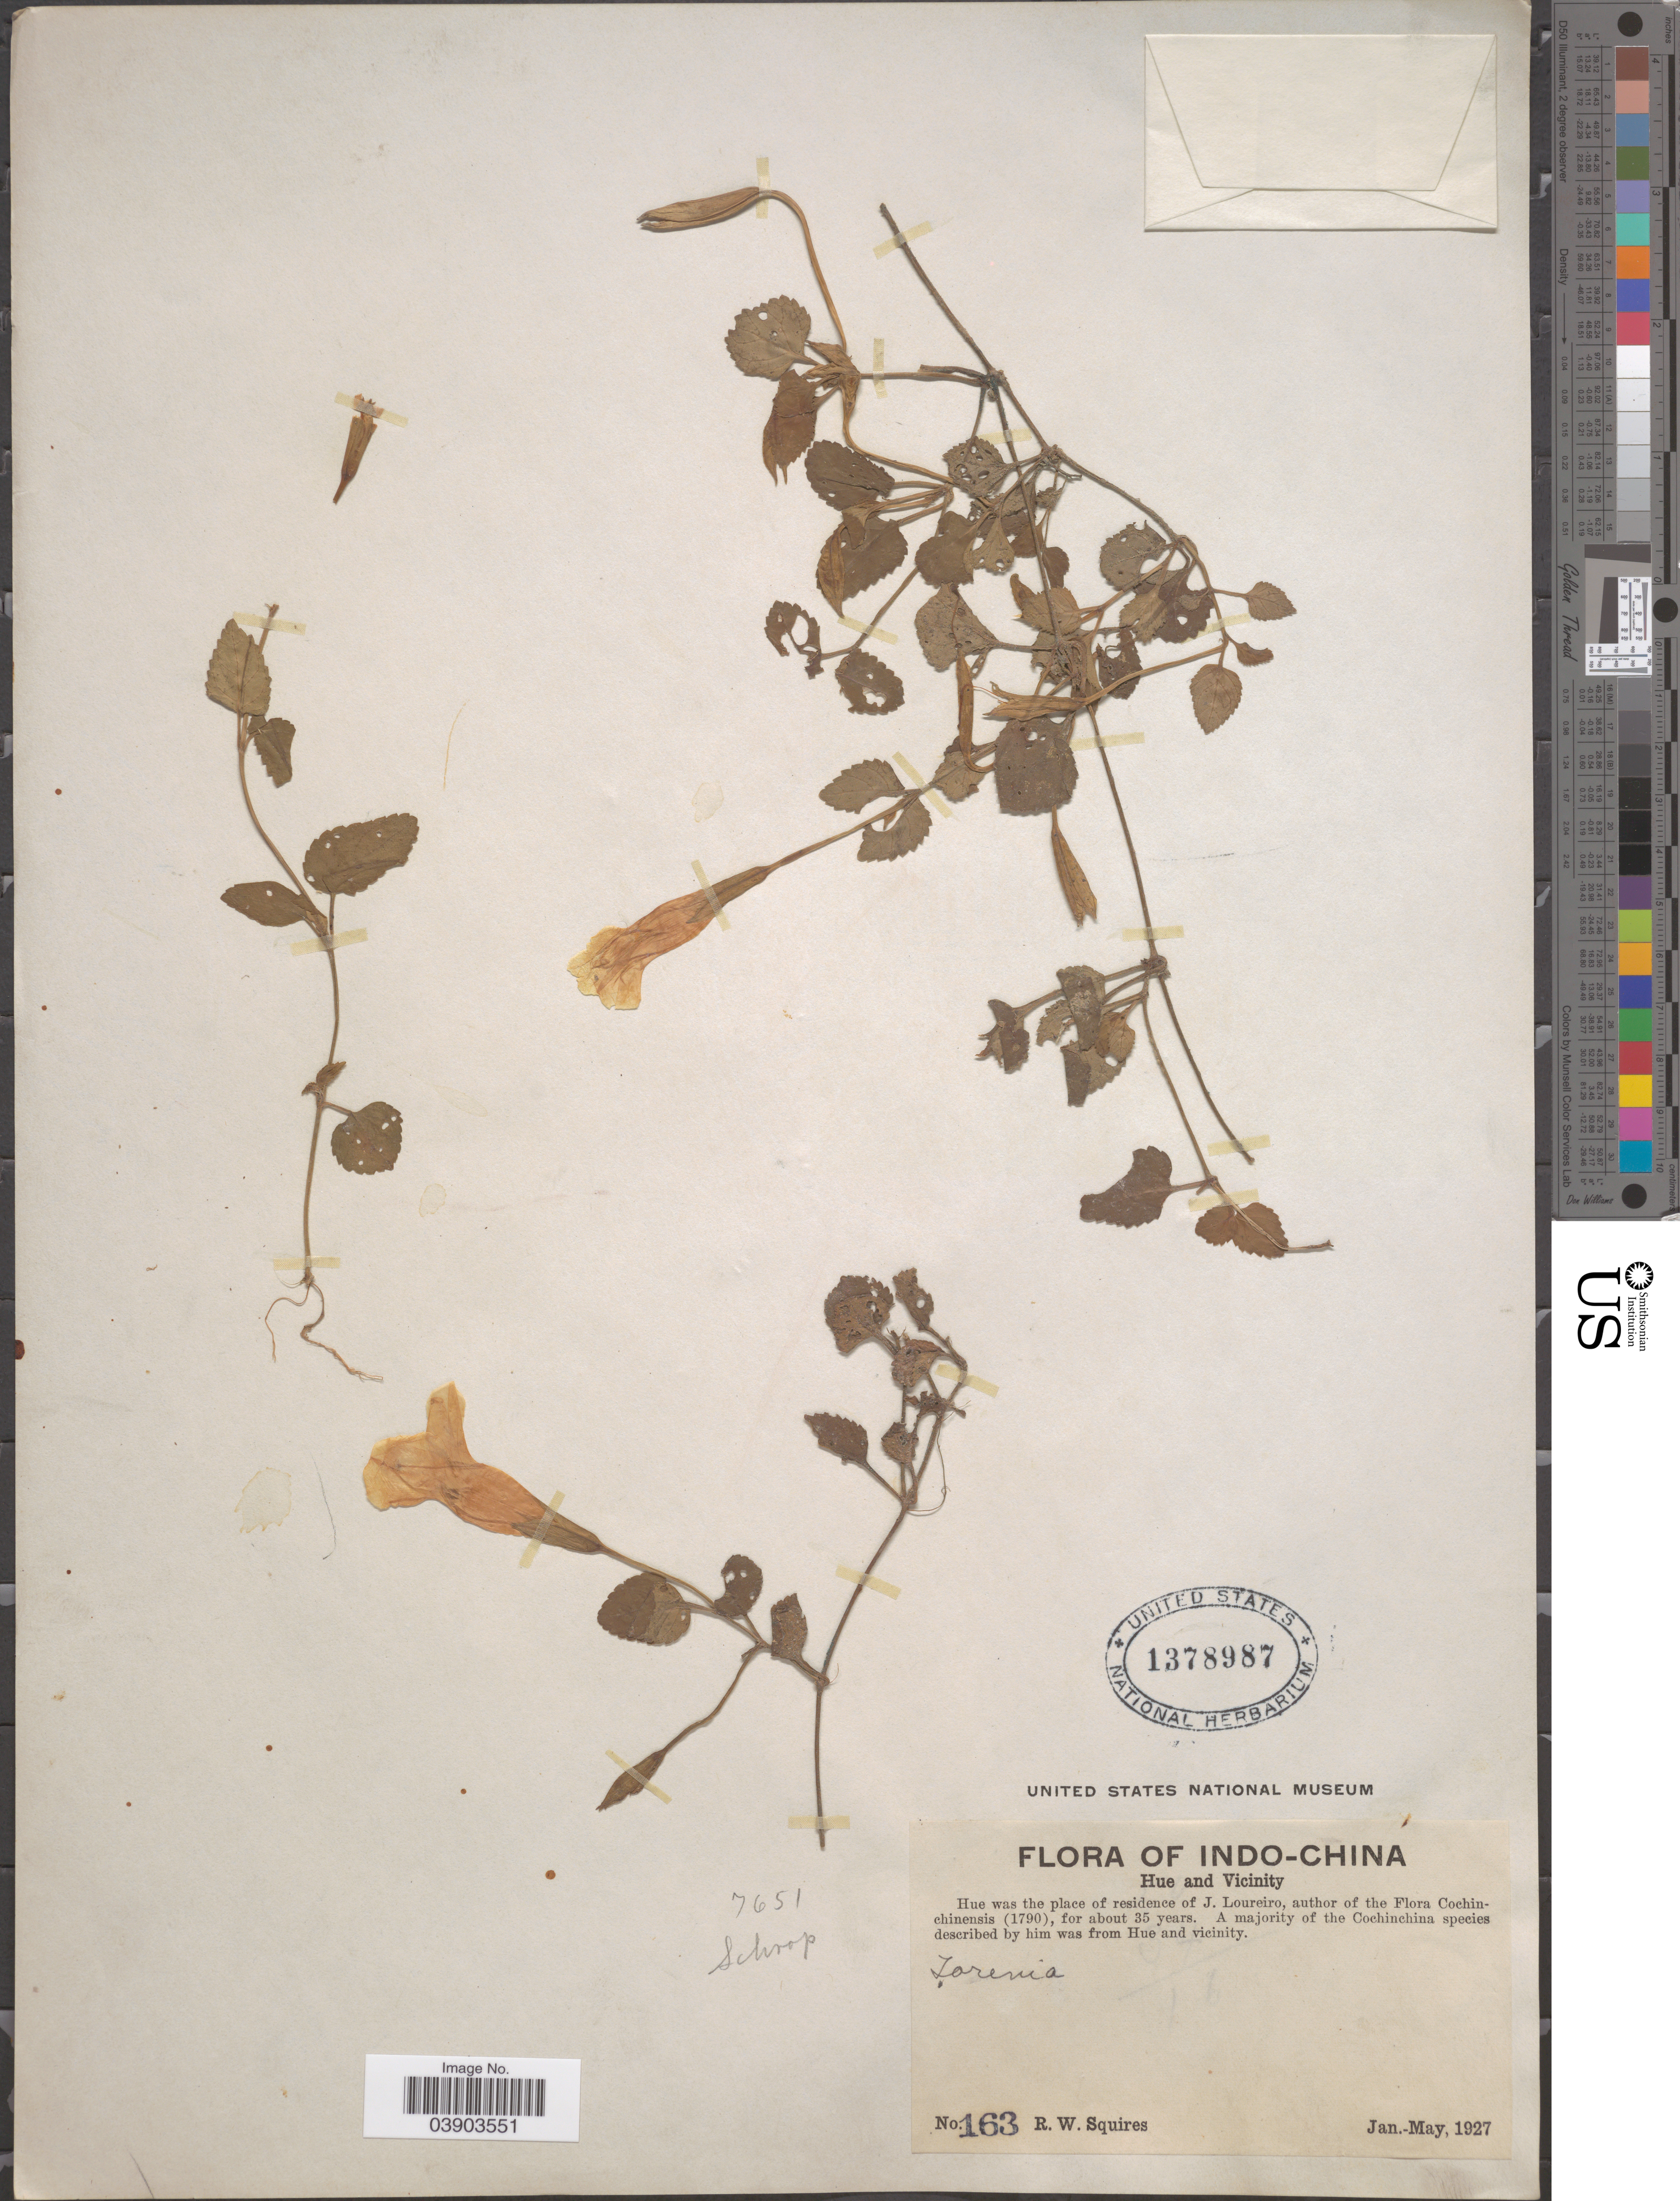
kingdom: Plantae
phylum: Tracheophyta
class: Magnoliopsida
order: Lamiales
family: Linderniaceae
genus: Torenia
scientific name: Torenia sp.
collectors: R. Squires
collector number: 163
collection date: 1927-01/1927-05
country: Vietnam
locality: Indo-China. Hue and Vicinity. Hue was the place of residence of J. Loureiro.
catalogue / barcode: US 1378987